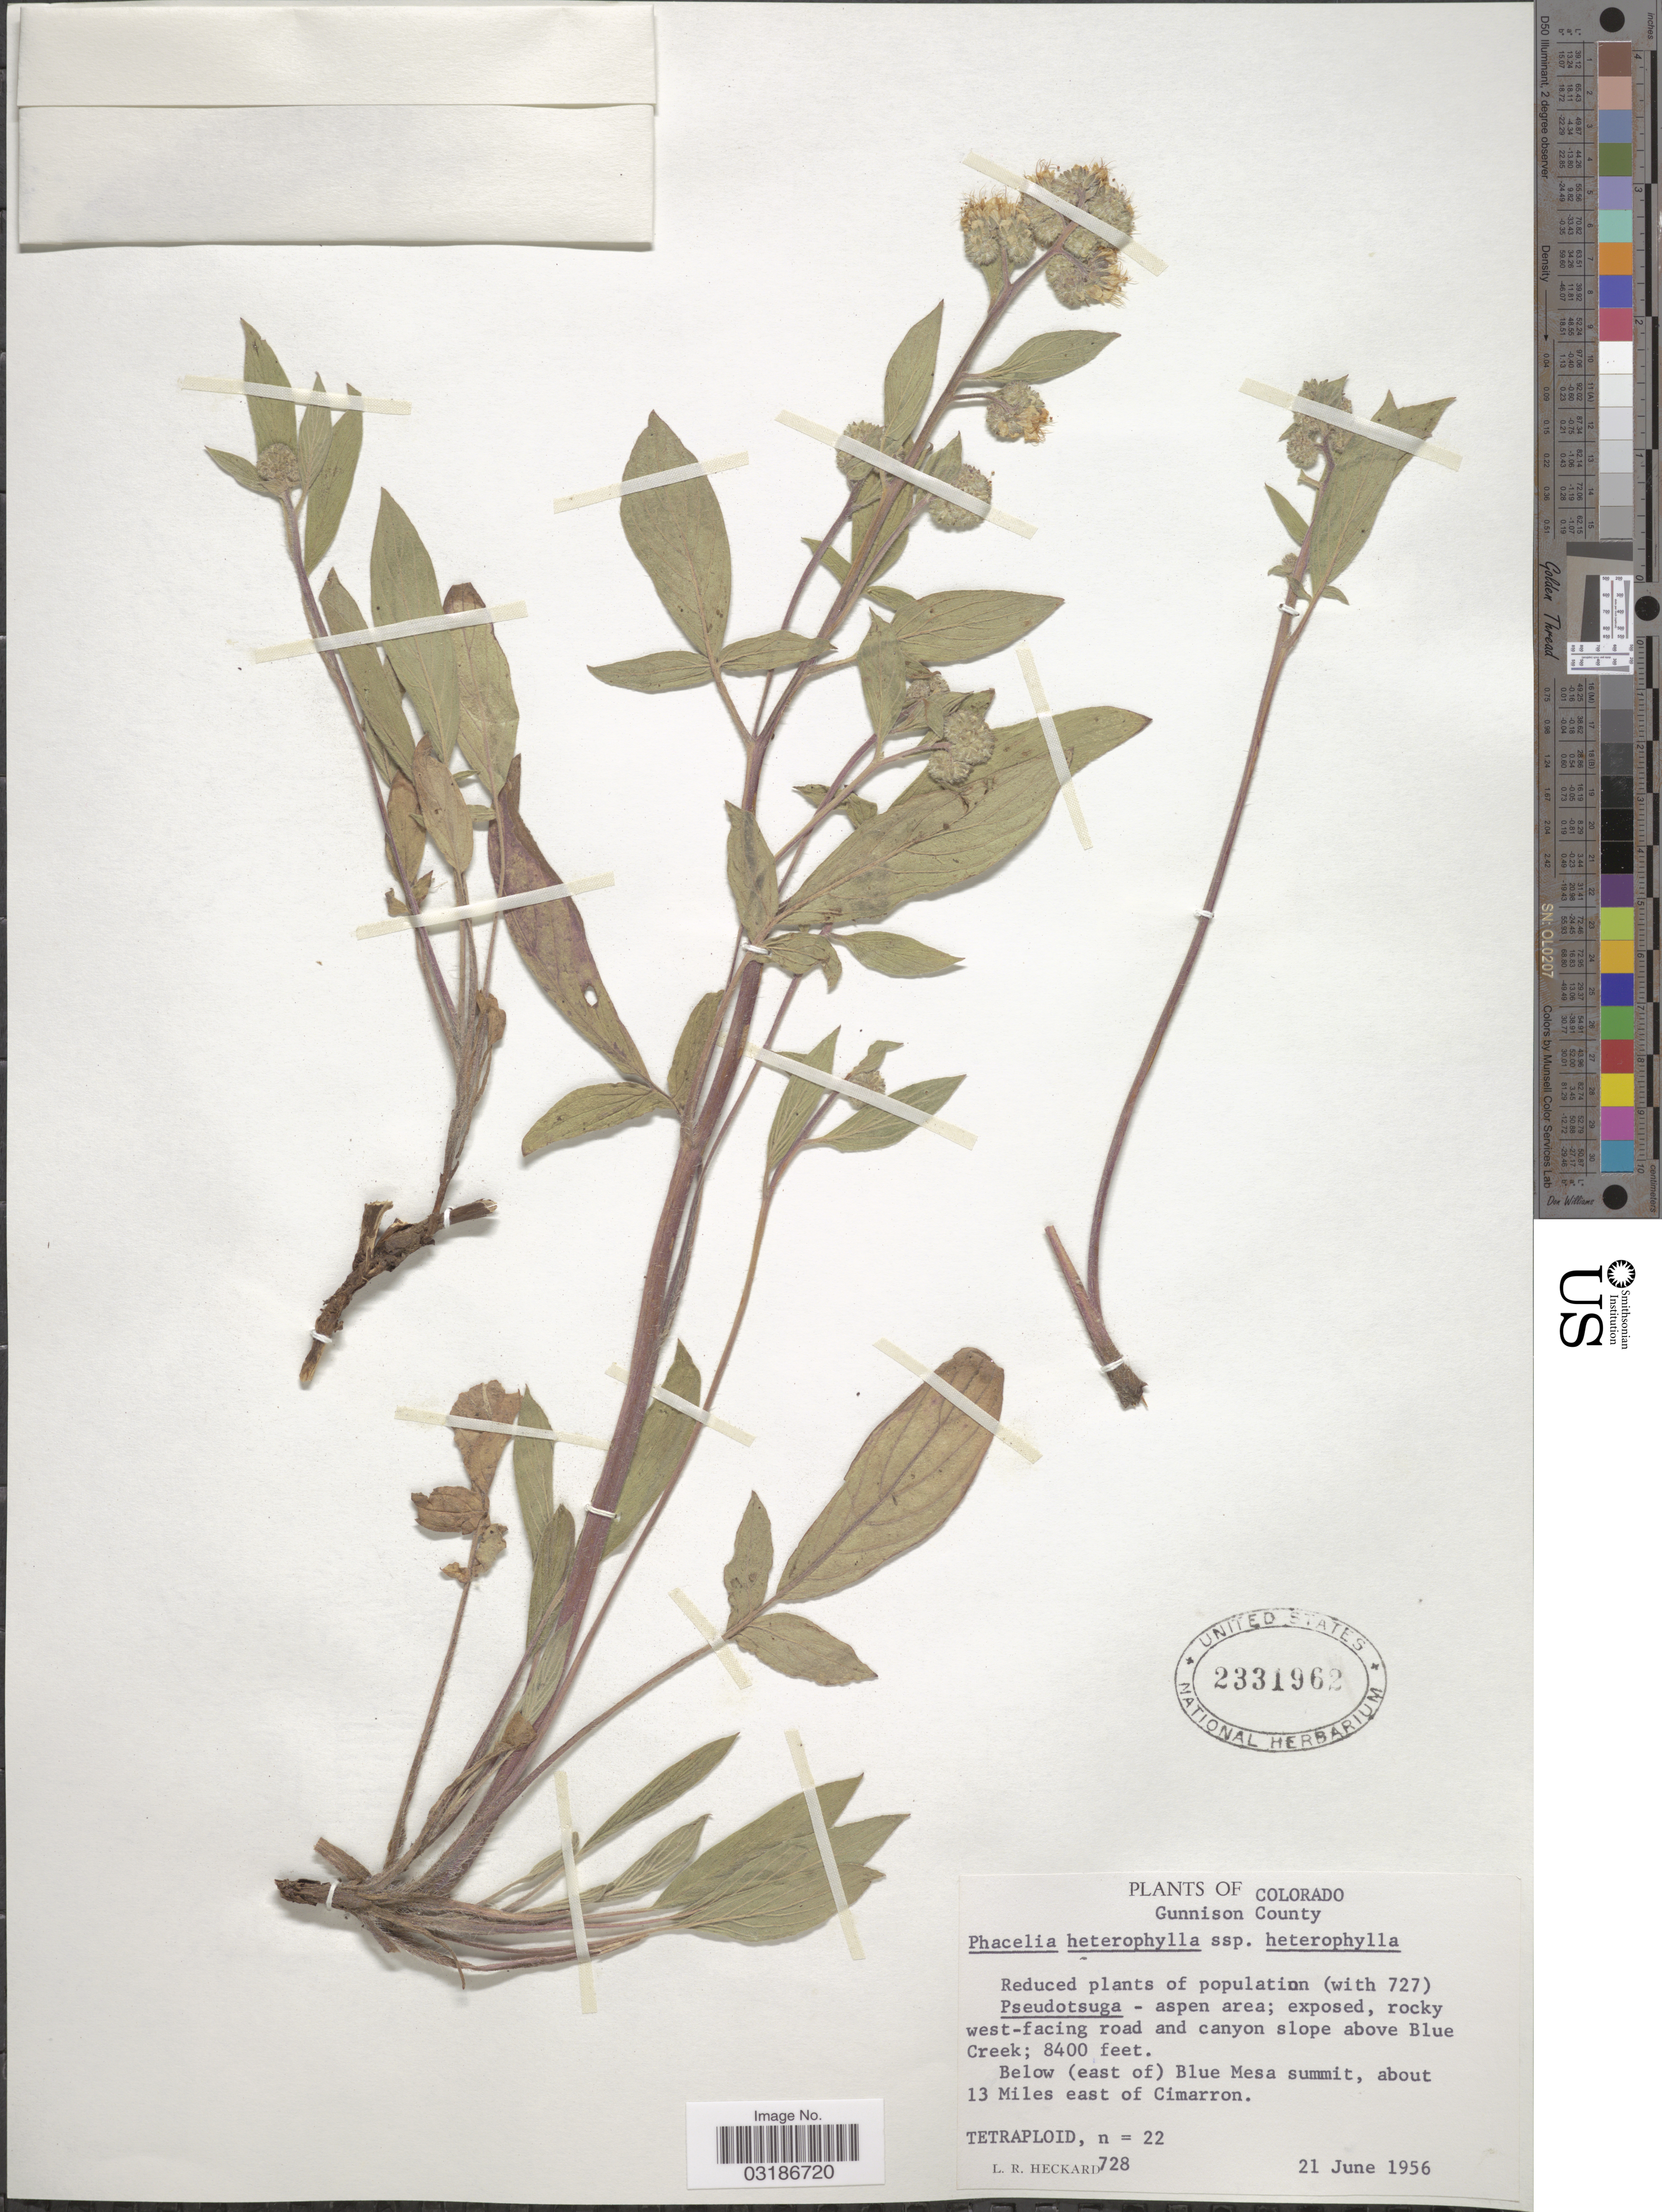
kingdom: Plantae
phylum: Tracheophyta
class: Magnoliopsida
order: Boraginales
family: Hydrophyllaceae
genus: Phacelia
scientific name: Phacelia heterophylla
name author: Pursh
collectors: L. R. Heckard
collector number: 728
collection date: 1956-06-21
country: United States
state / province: Colorado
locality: Gunnison County. Exposed, rocky west-facing road and canyon slope above Blue Creek. Below (east of) Blue Mesa summit, about 13 Miles east of Cimarron.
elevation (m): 2560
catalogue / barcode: US 2331962